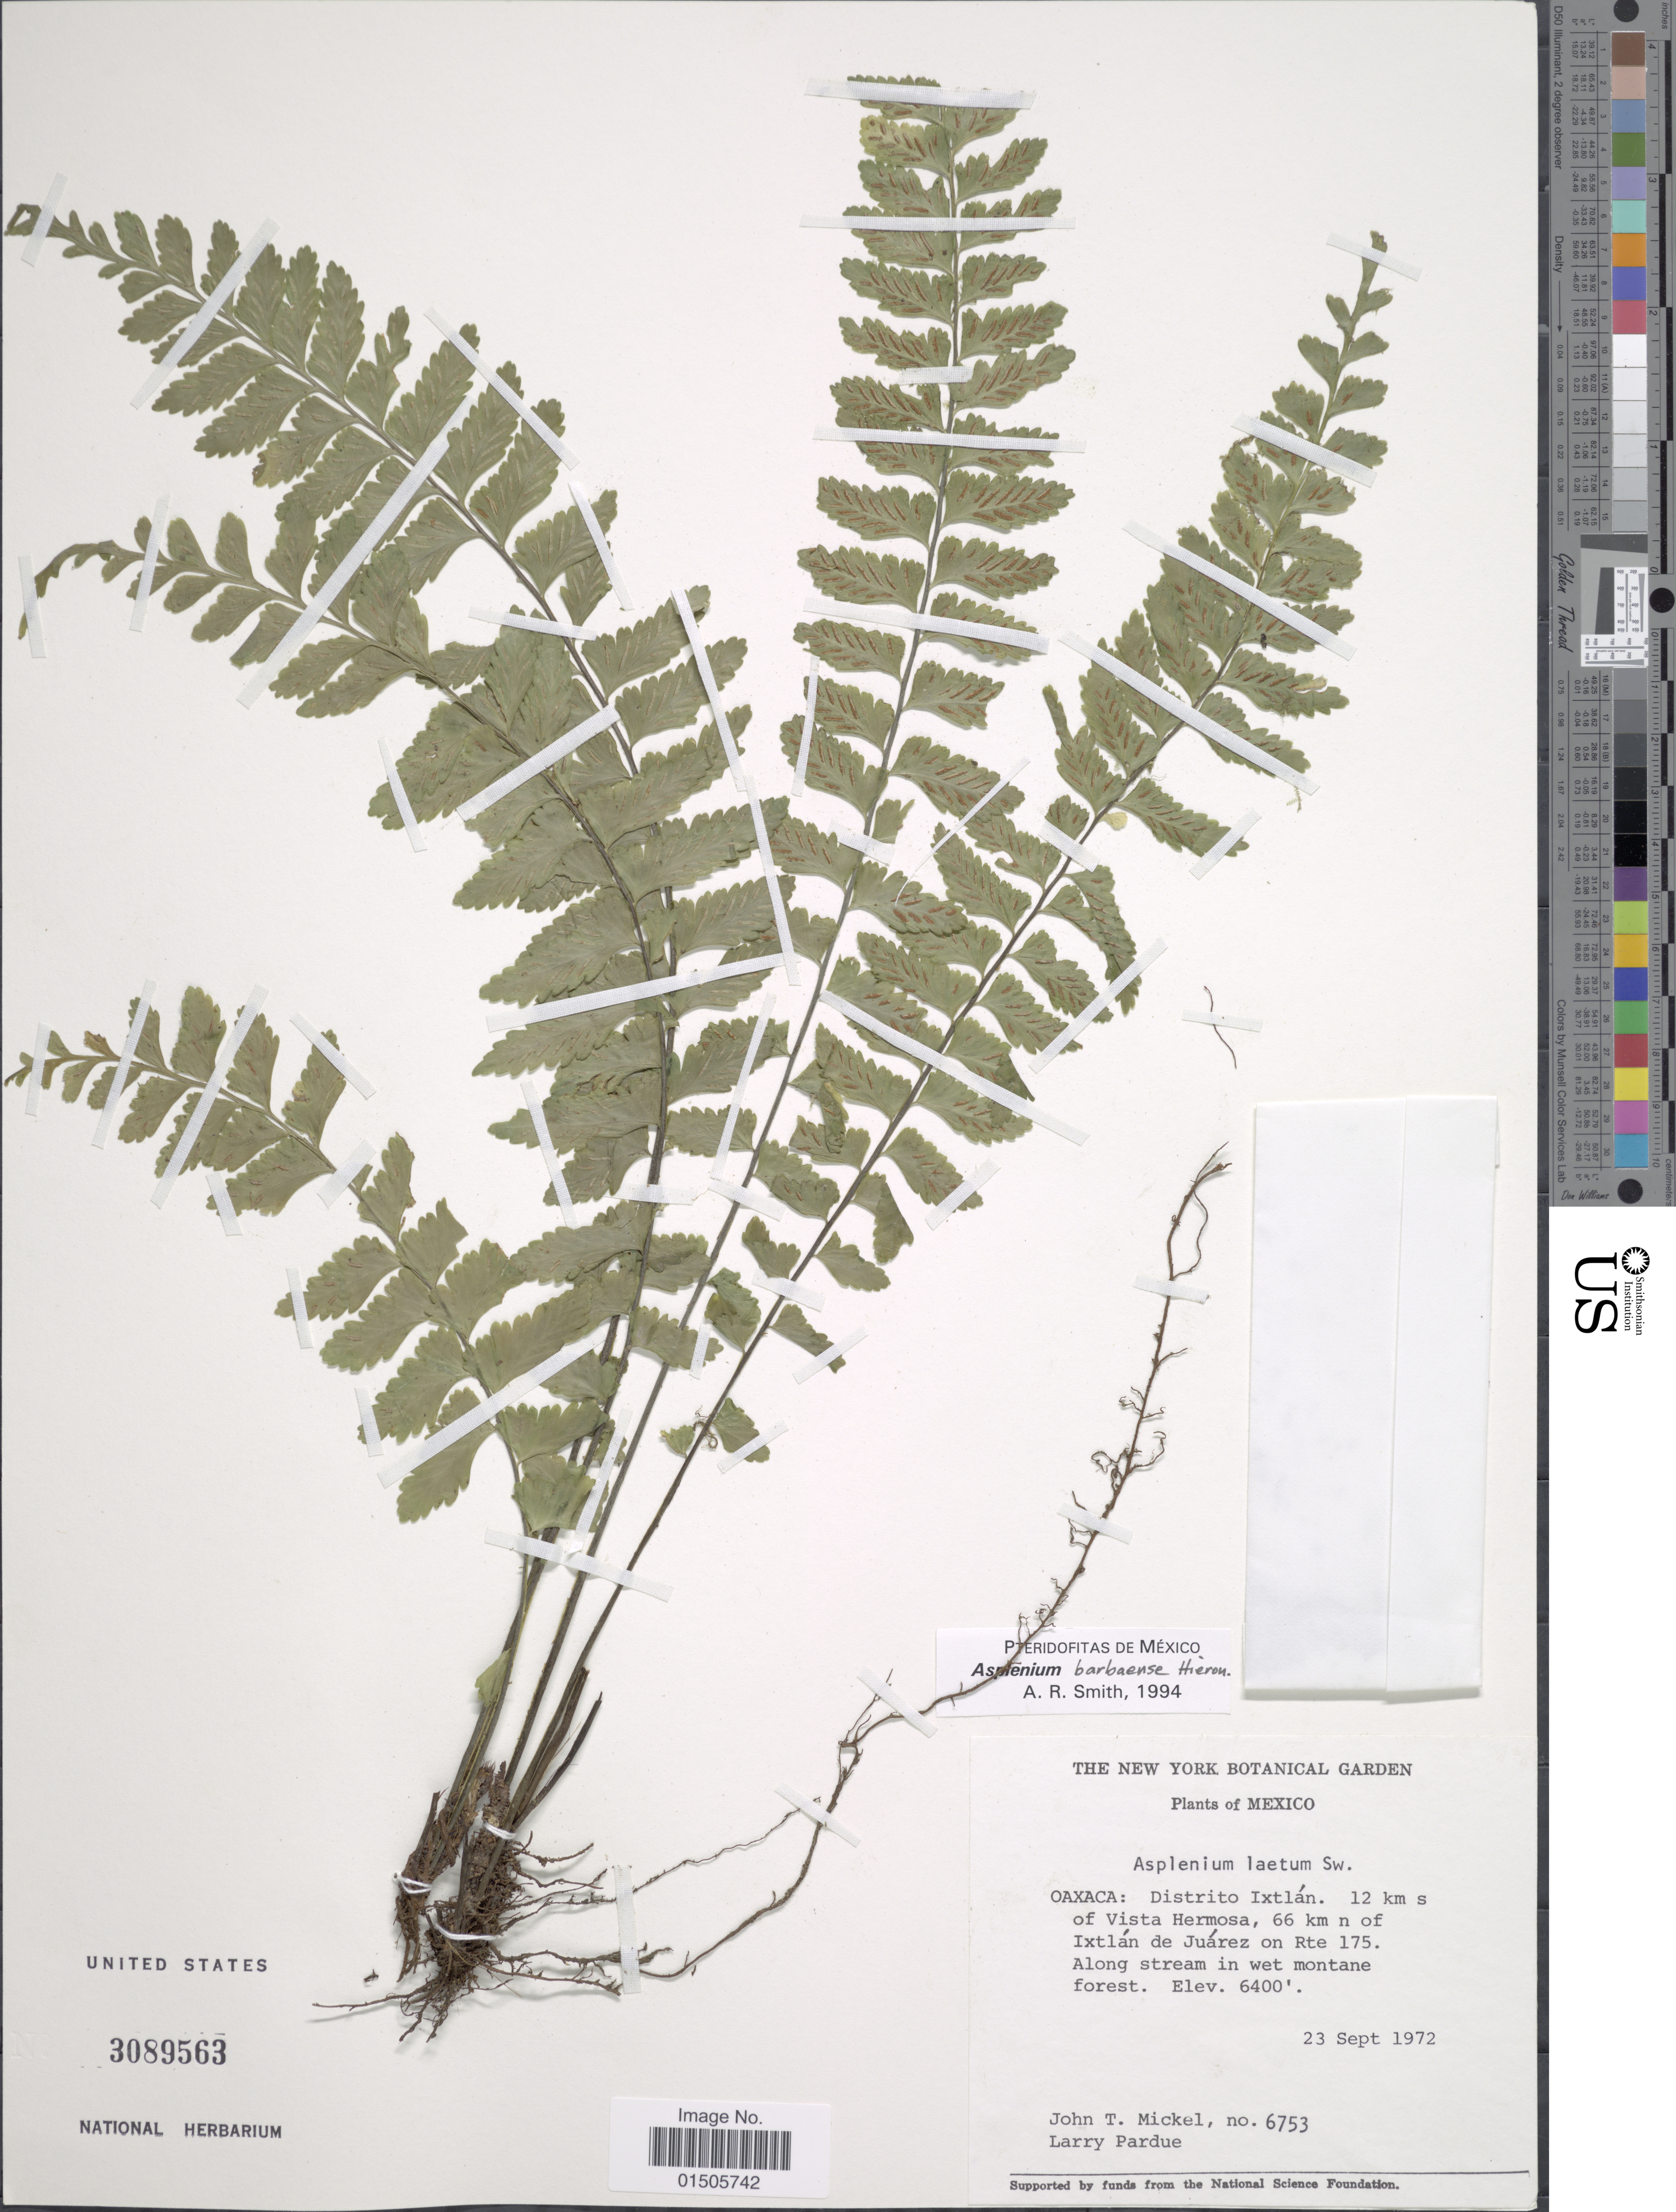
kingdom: Plantae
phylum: Tracheophyta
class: Polypodiopsida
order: Polypodiales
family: Aspleniaceae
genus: Asplenium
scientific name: Asplenium barbaense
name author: Hieron.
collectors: J. T. Mickel & L. Pardue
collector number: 6753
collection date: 1972-09-23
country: Mexico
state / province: Oaxaca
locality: Distrito Ixtlan. 12 km s of Vista Hermosa, 66 km n of Ixtlan de Jarez on Rte 175. Along stream in wet montane forest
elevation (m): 1951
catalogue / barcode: US 3089563